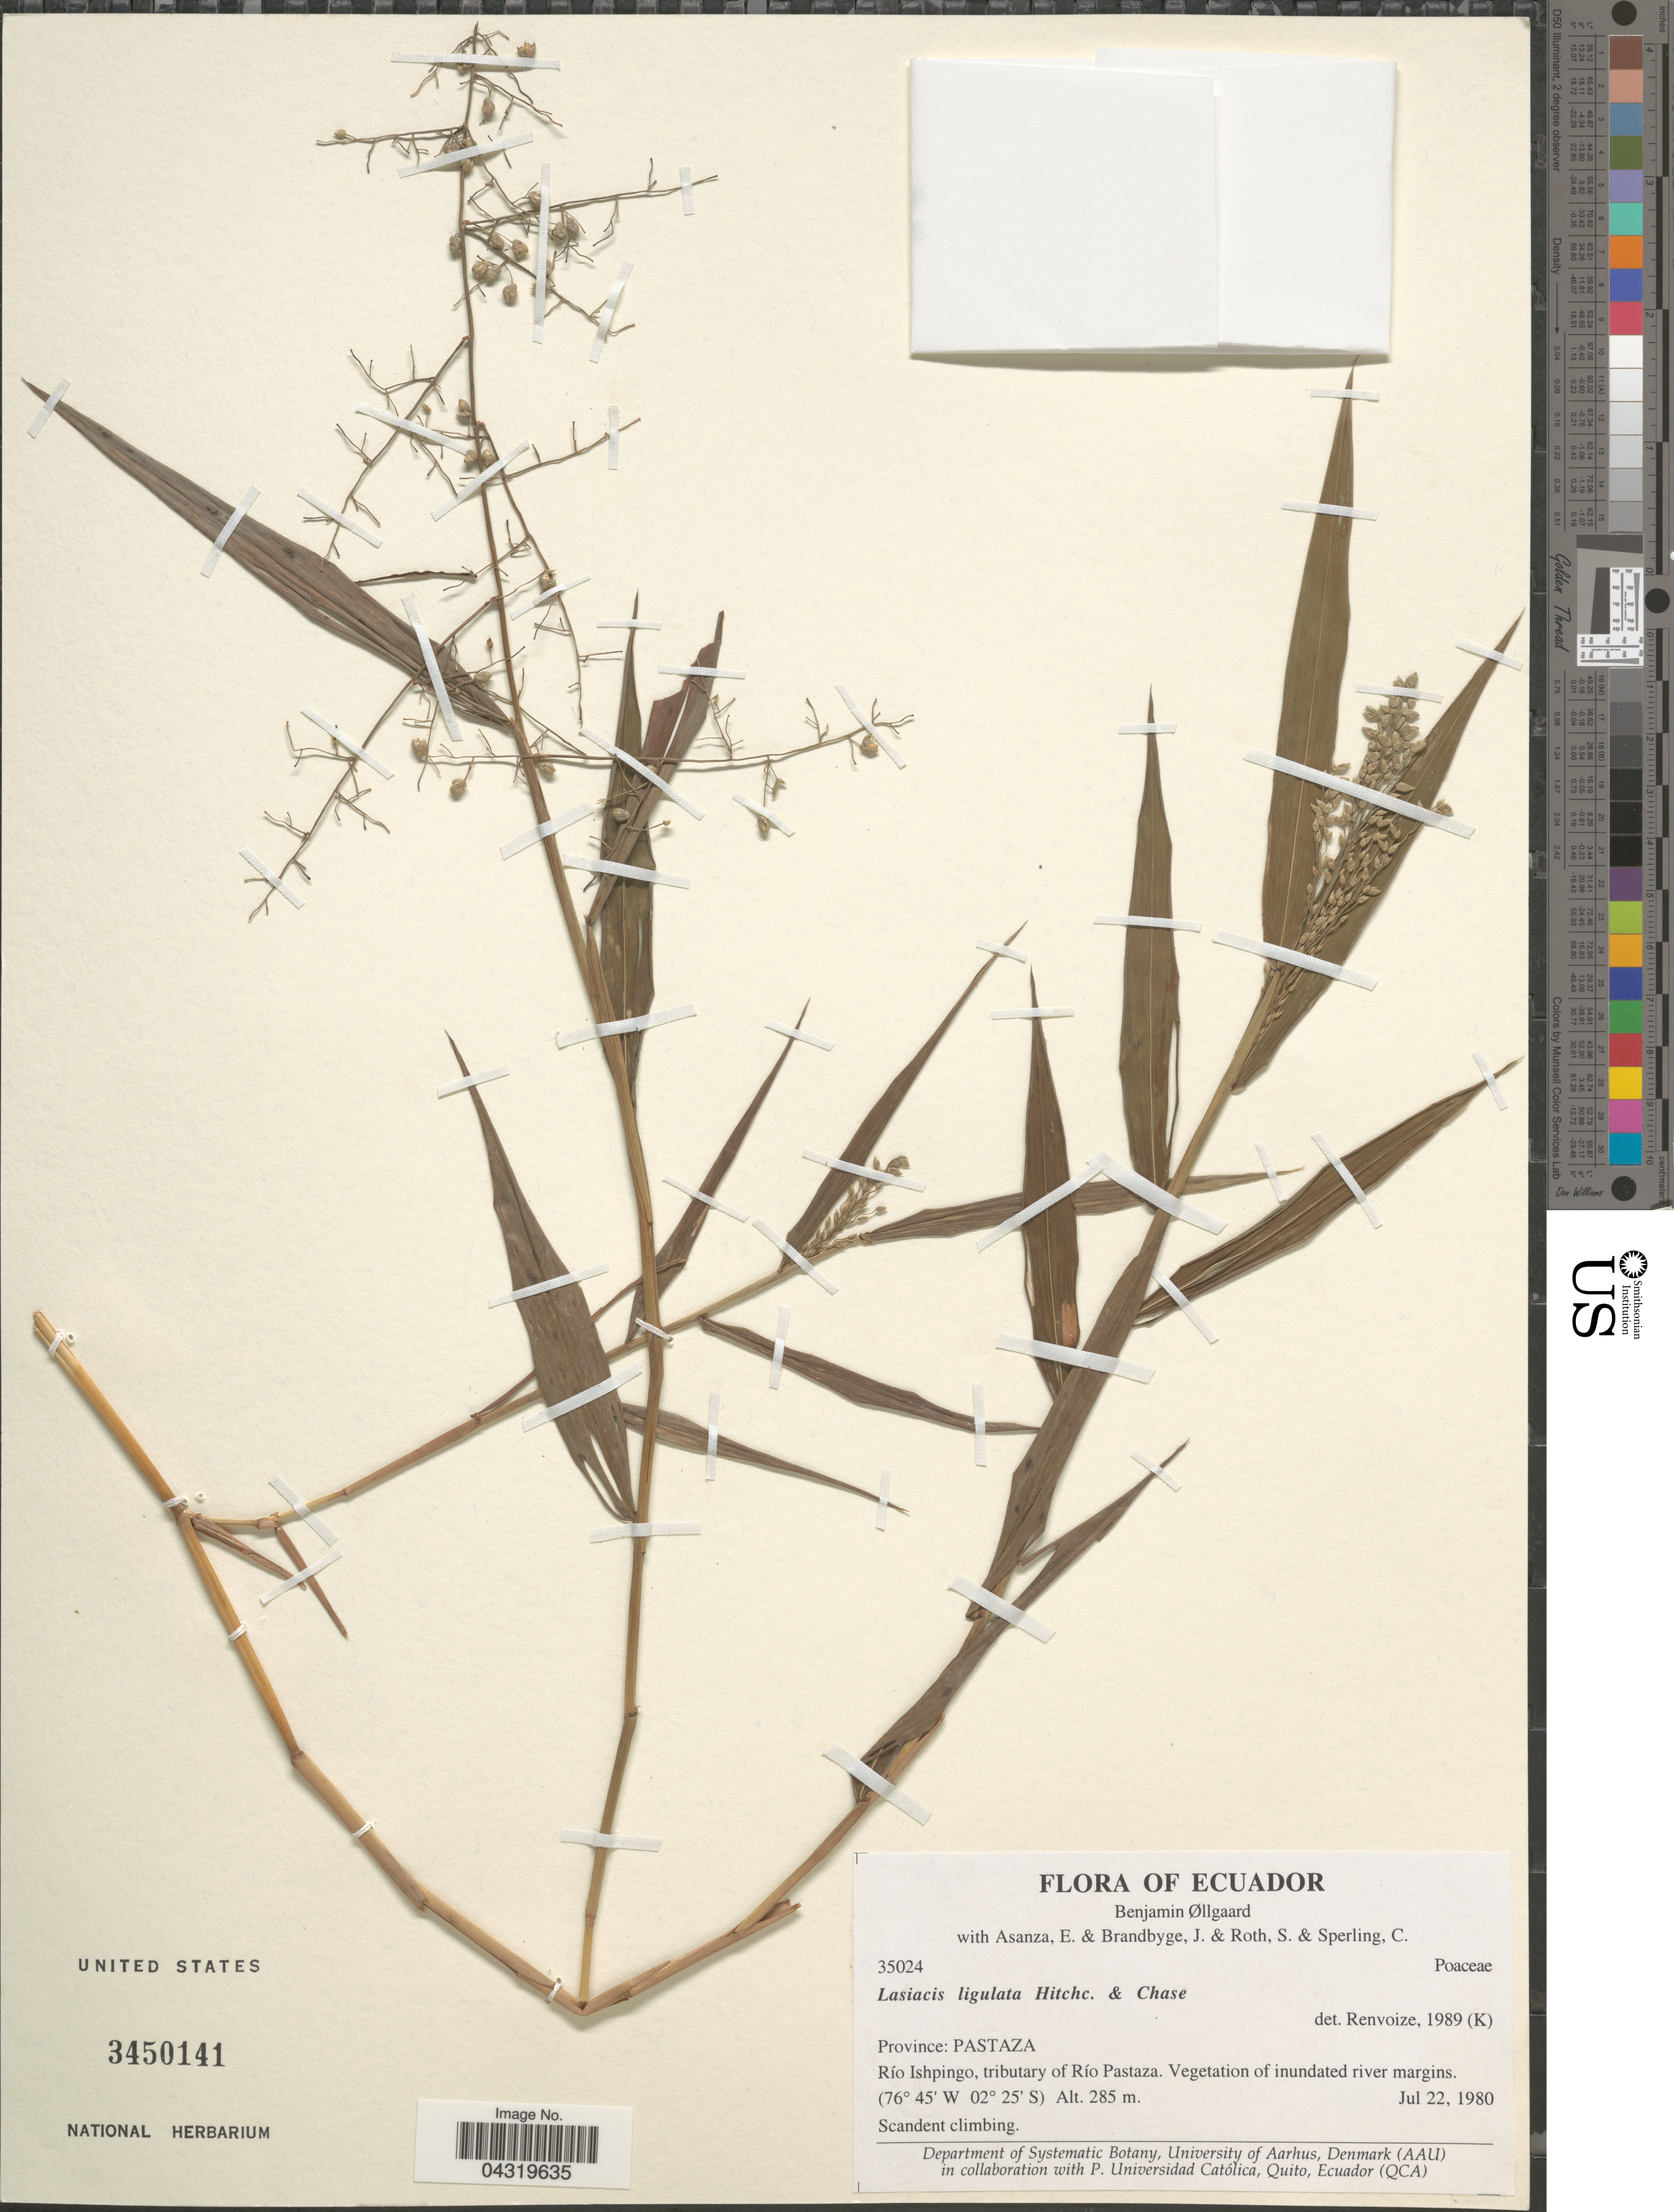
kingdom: Plantae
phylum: Tracheophyta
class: Liliopsida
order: Poales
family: Poaceae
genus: Lasiacis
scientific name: Lasiacis ligulata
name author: Hitchc. & Chase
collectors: B. Øllgaard, E. Asanza, J. Brandbyge, S. Roth & C. Sperling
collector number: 35024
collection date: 1980-07-22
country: Ecuador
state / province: Pastaza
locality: Río Ishpingo, tributary of Río Pastaza.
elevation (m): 285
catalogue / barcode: US 3450141